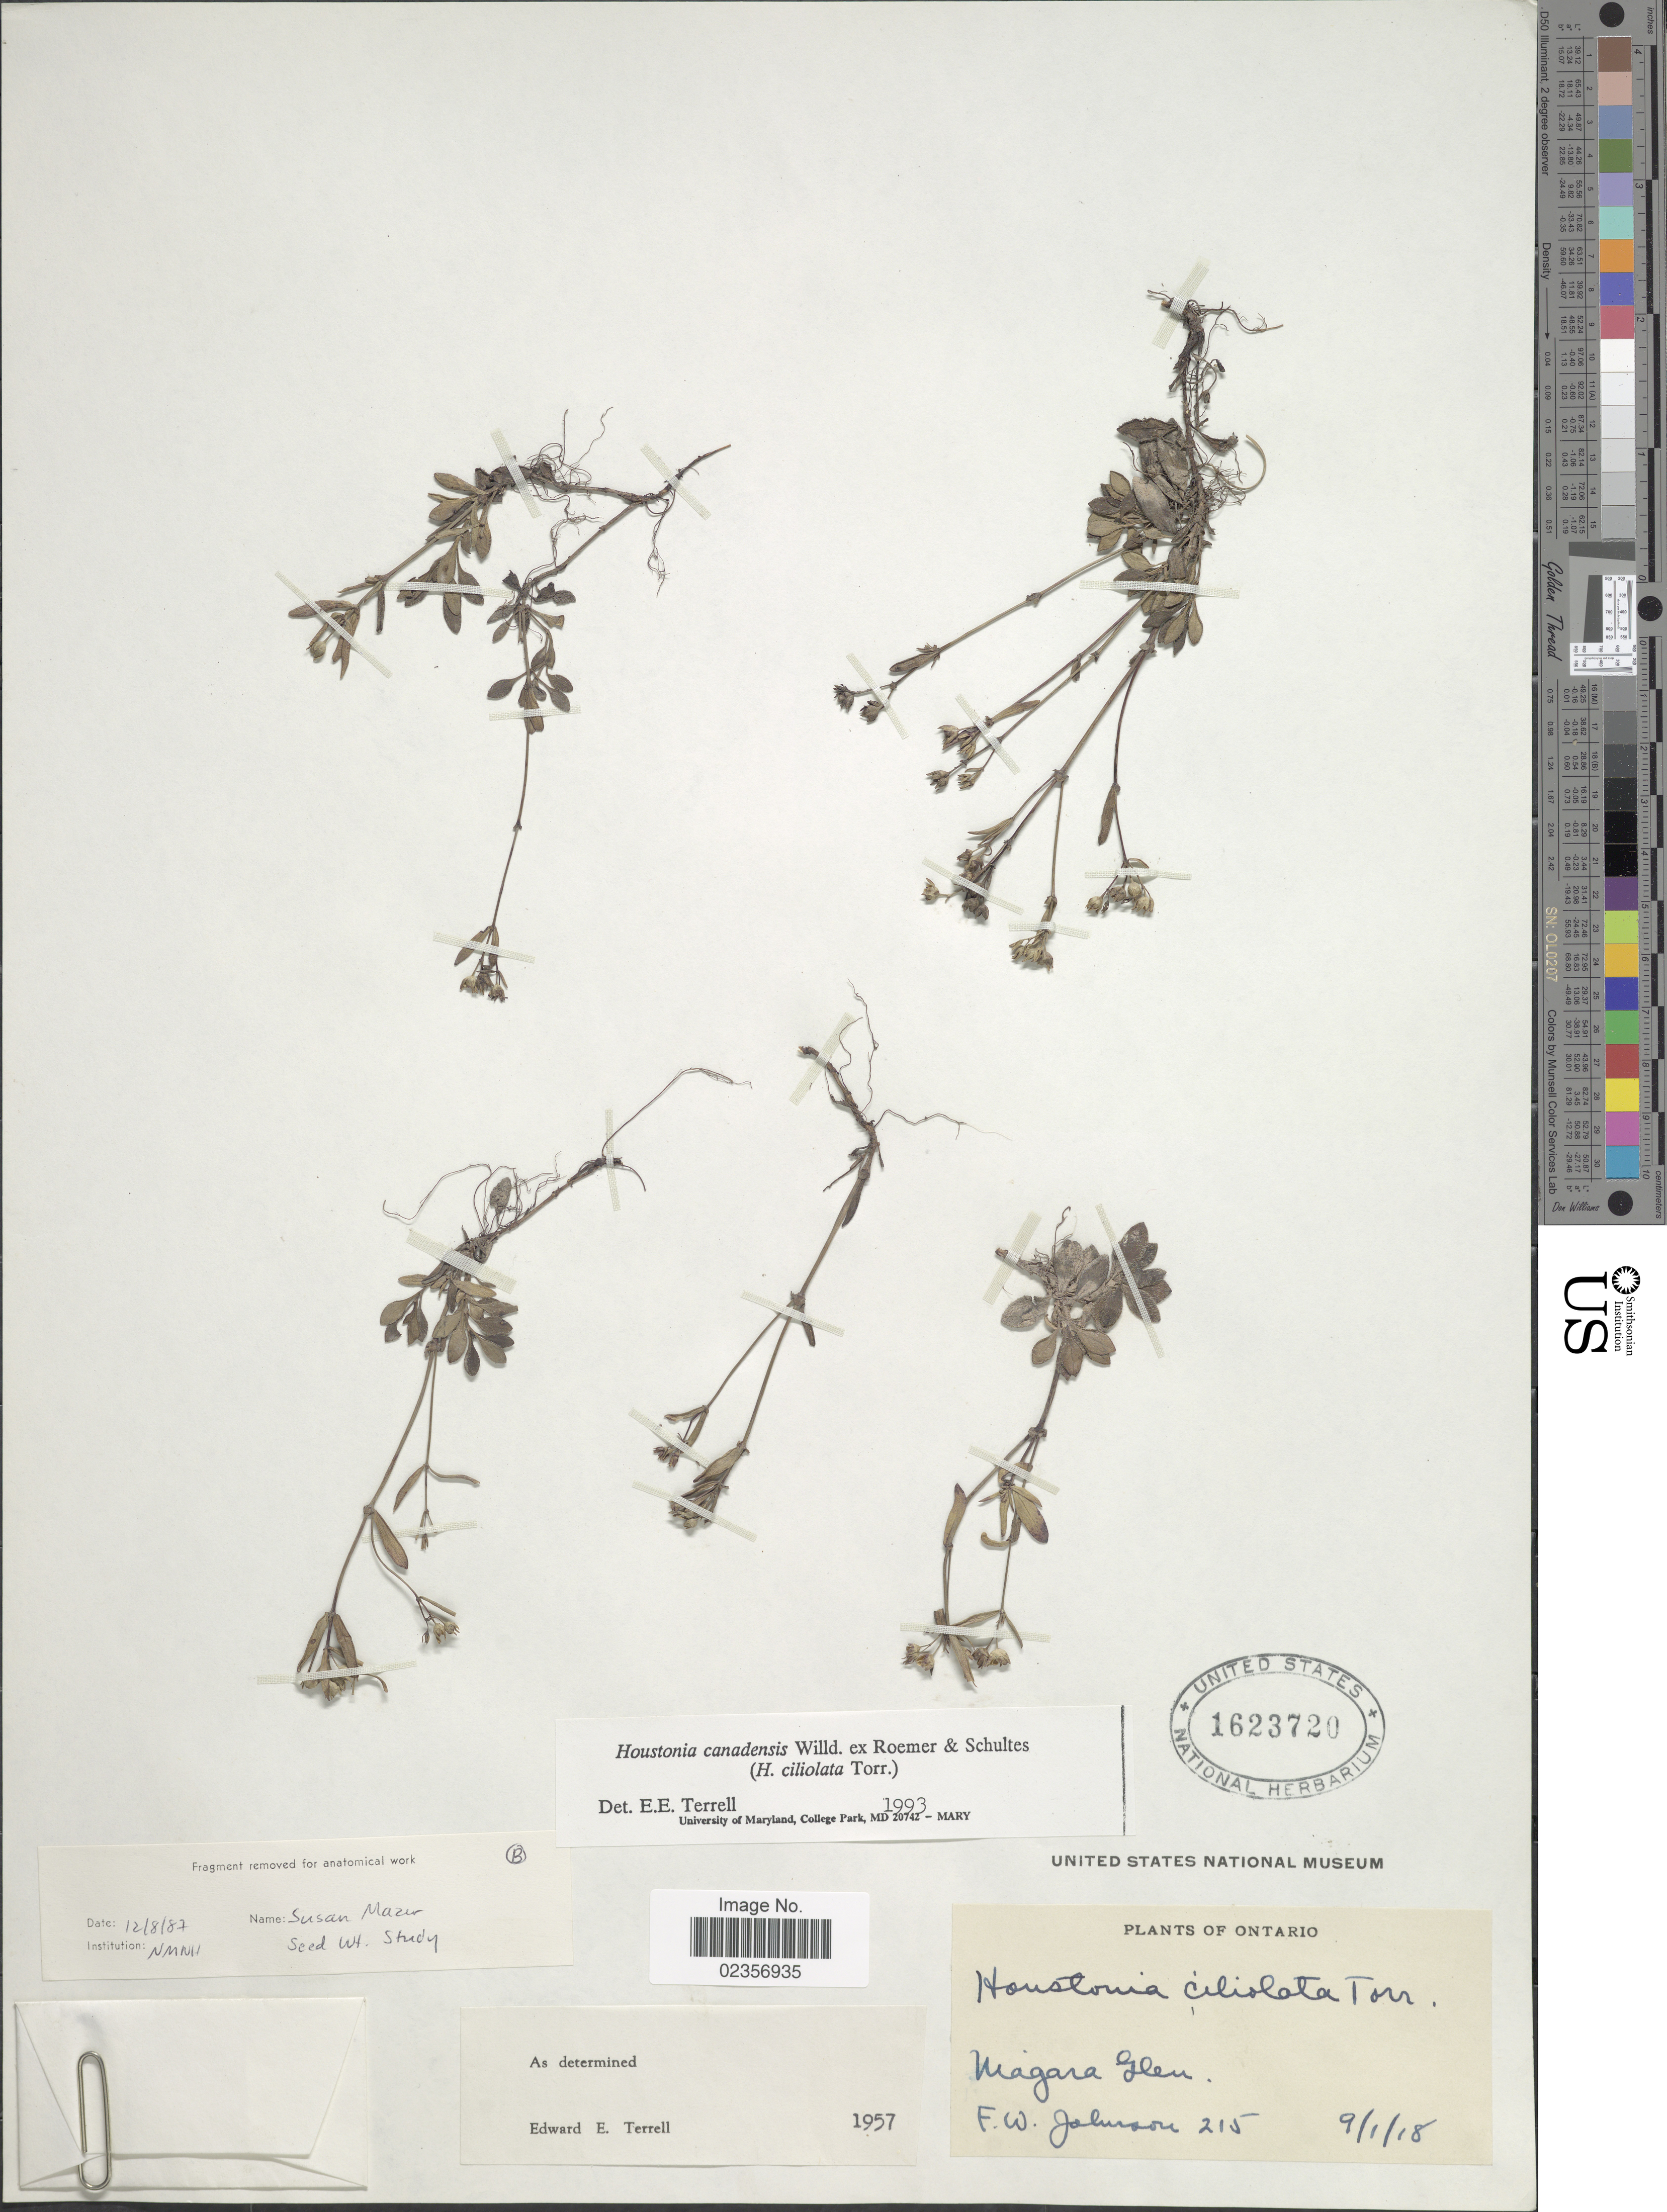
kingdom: Plantae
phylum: Tracheophyta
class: Magnoliopsida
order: Gentianales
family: Rubiaceae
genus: Houstonia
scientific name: Houstonia canadensis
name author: Willd.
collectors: F. W. Johnson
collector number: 215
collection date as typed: Transcribed d/m/y: 1/9/18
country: Canada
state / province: Ontario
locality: Niagara Glen.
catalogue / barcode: US 1623720